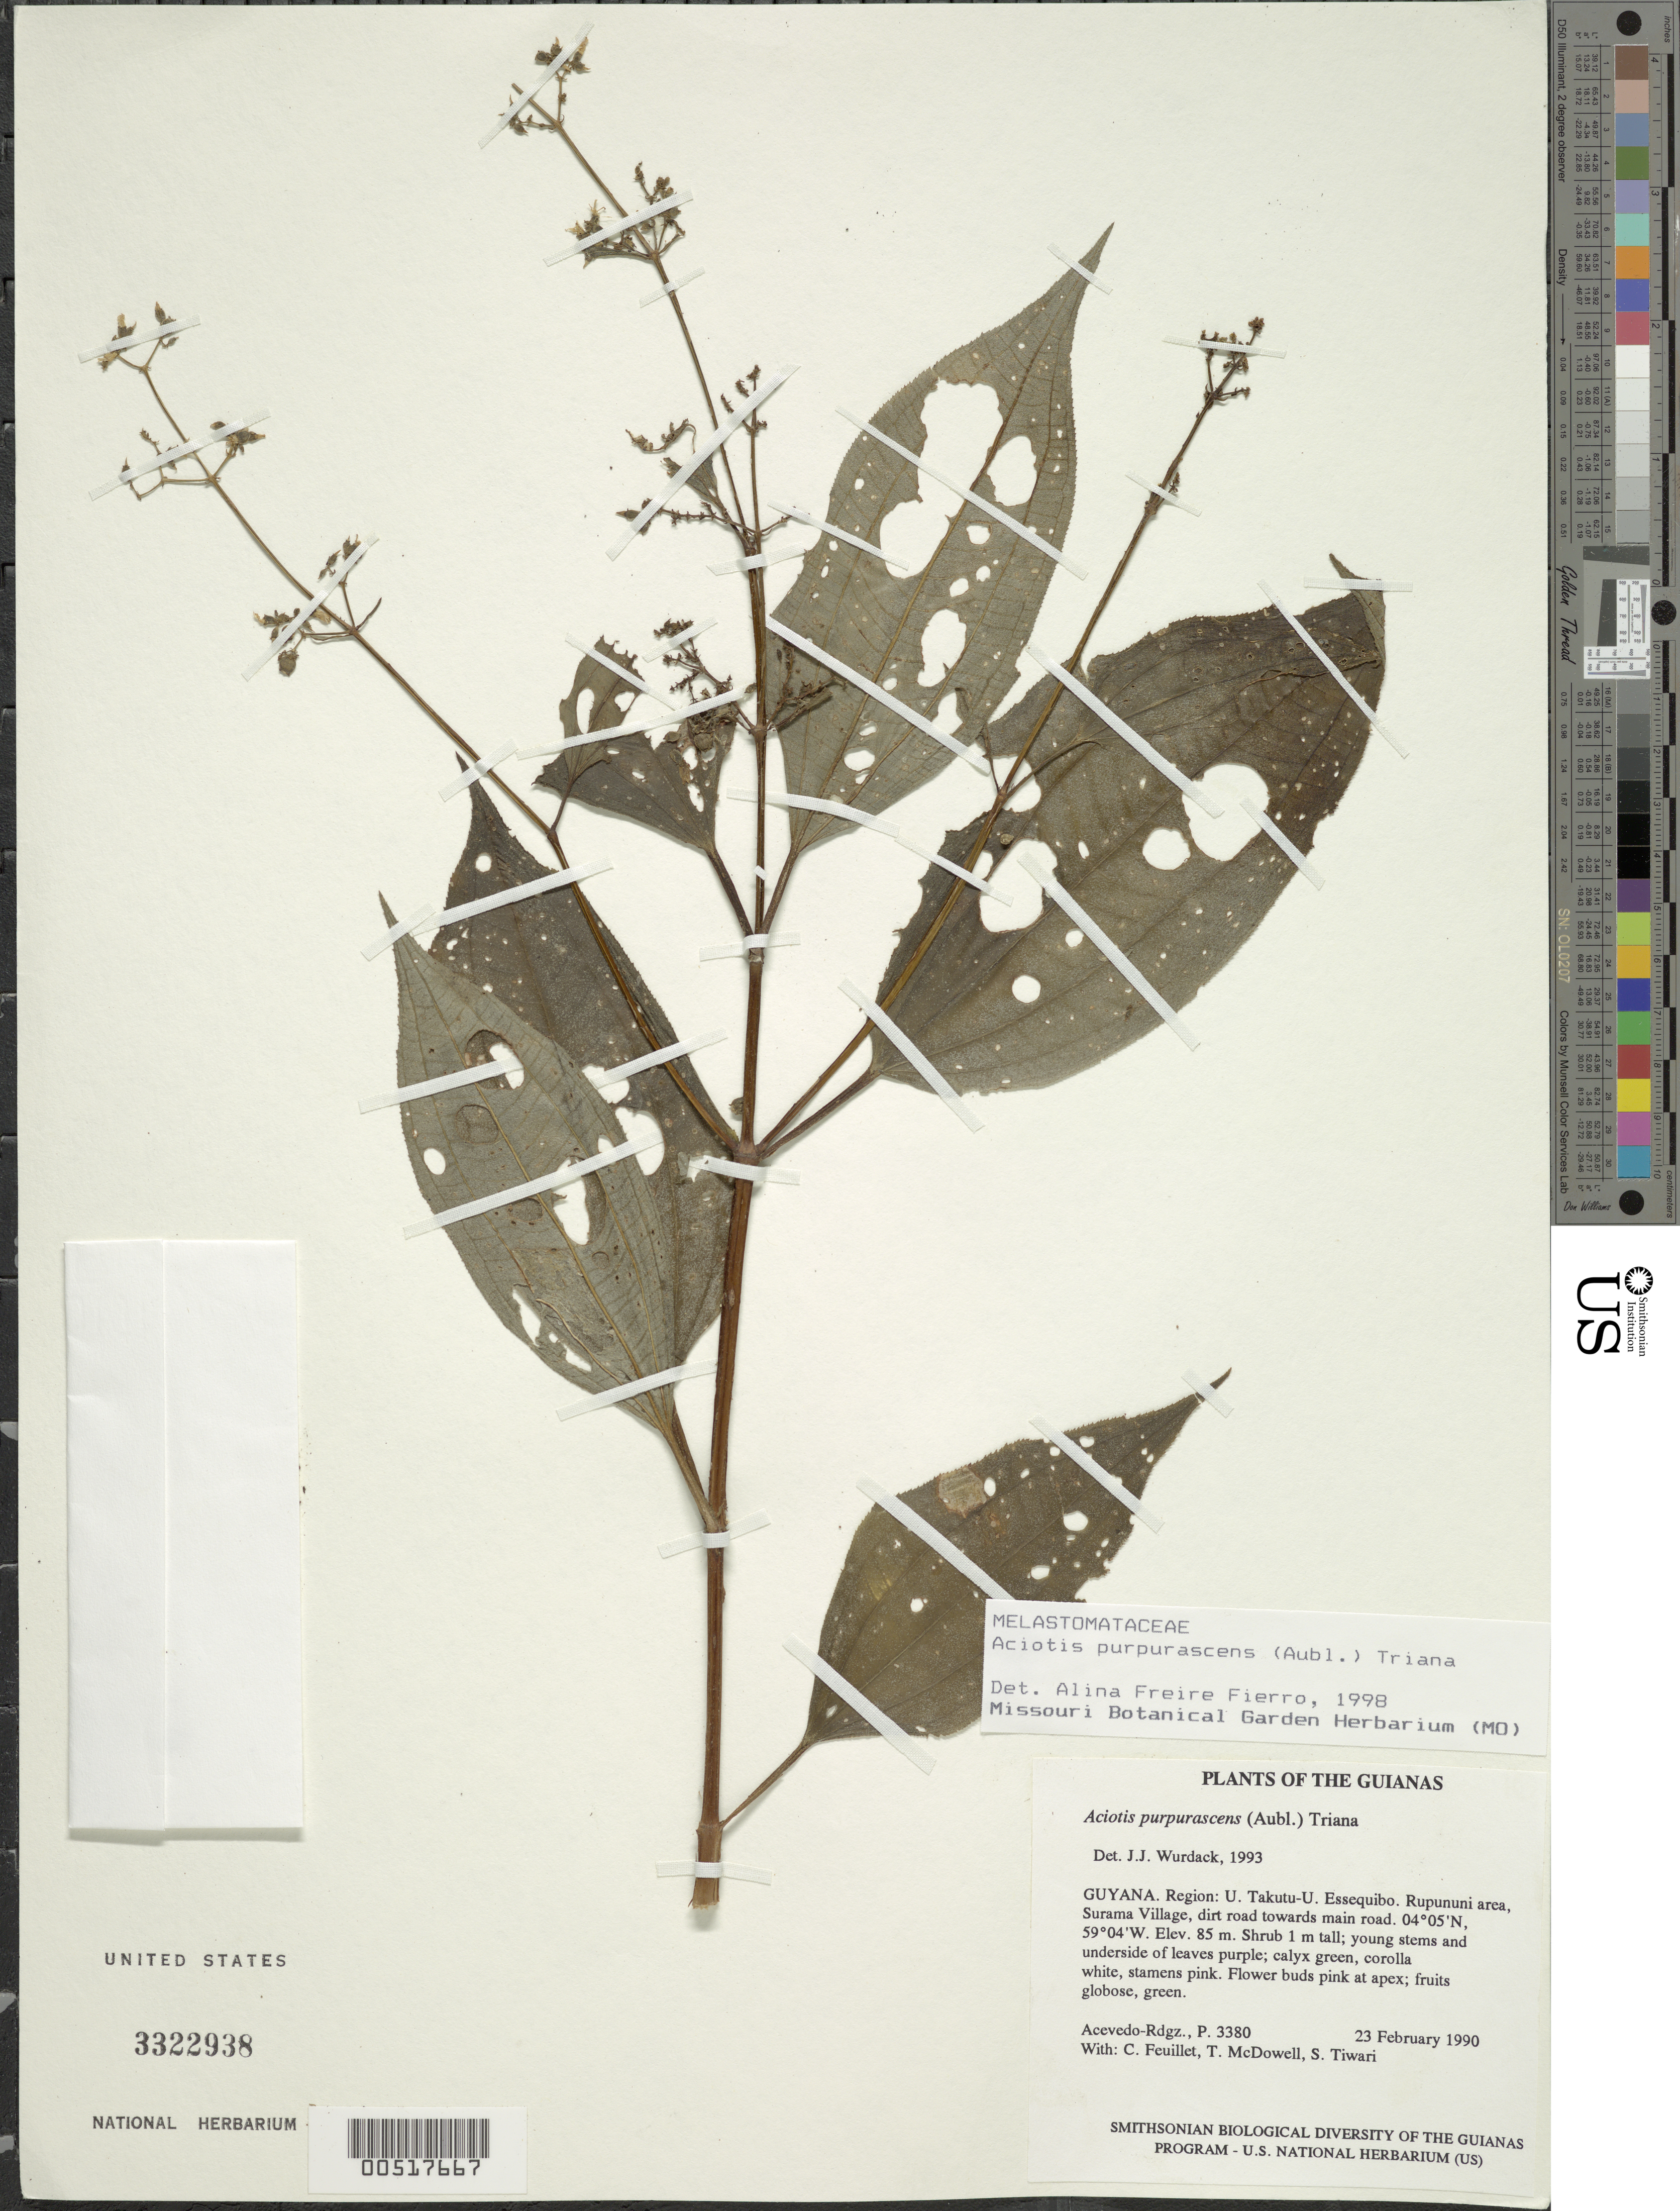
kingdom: Plantae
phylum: Tracheophyta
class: Magnoliopsida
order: Myrtales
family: Melastomataceae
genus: Aciotis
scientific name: Aciotis purpurascens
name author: (Aubl.) Triana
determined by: Wurdack, John J., (US), US (UNITED STATES)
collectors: P. Acevedo-Rodr., C. Feuillet, T. McDowell & S. Tiwari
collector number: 3380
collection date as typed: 23 Feb 1990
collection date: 1990-02-23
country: Guyana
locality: U. Takutu - U. Essequibo. Rupununi area, Surama Village, dirt road towards main road.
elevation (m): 85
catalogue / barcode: US 3322938